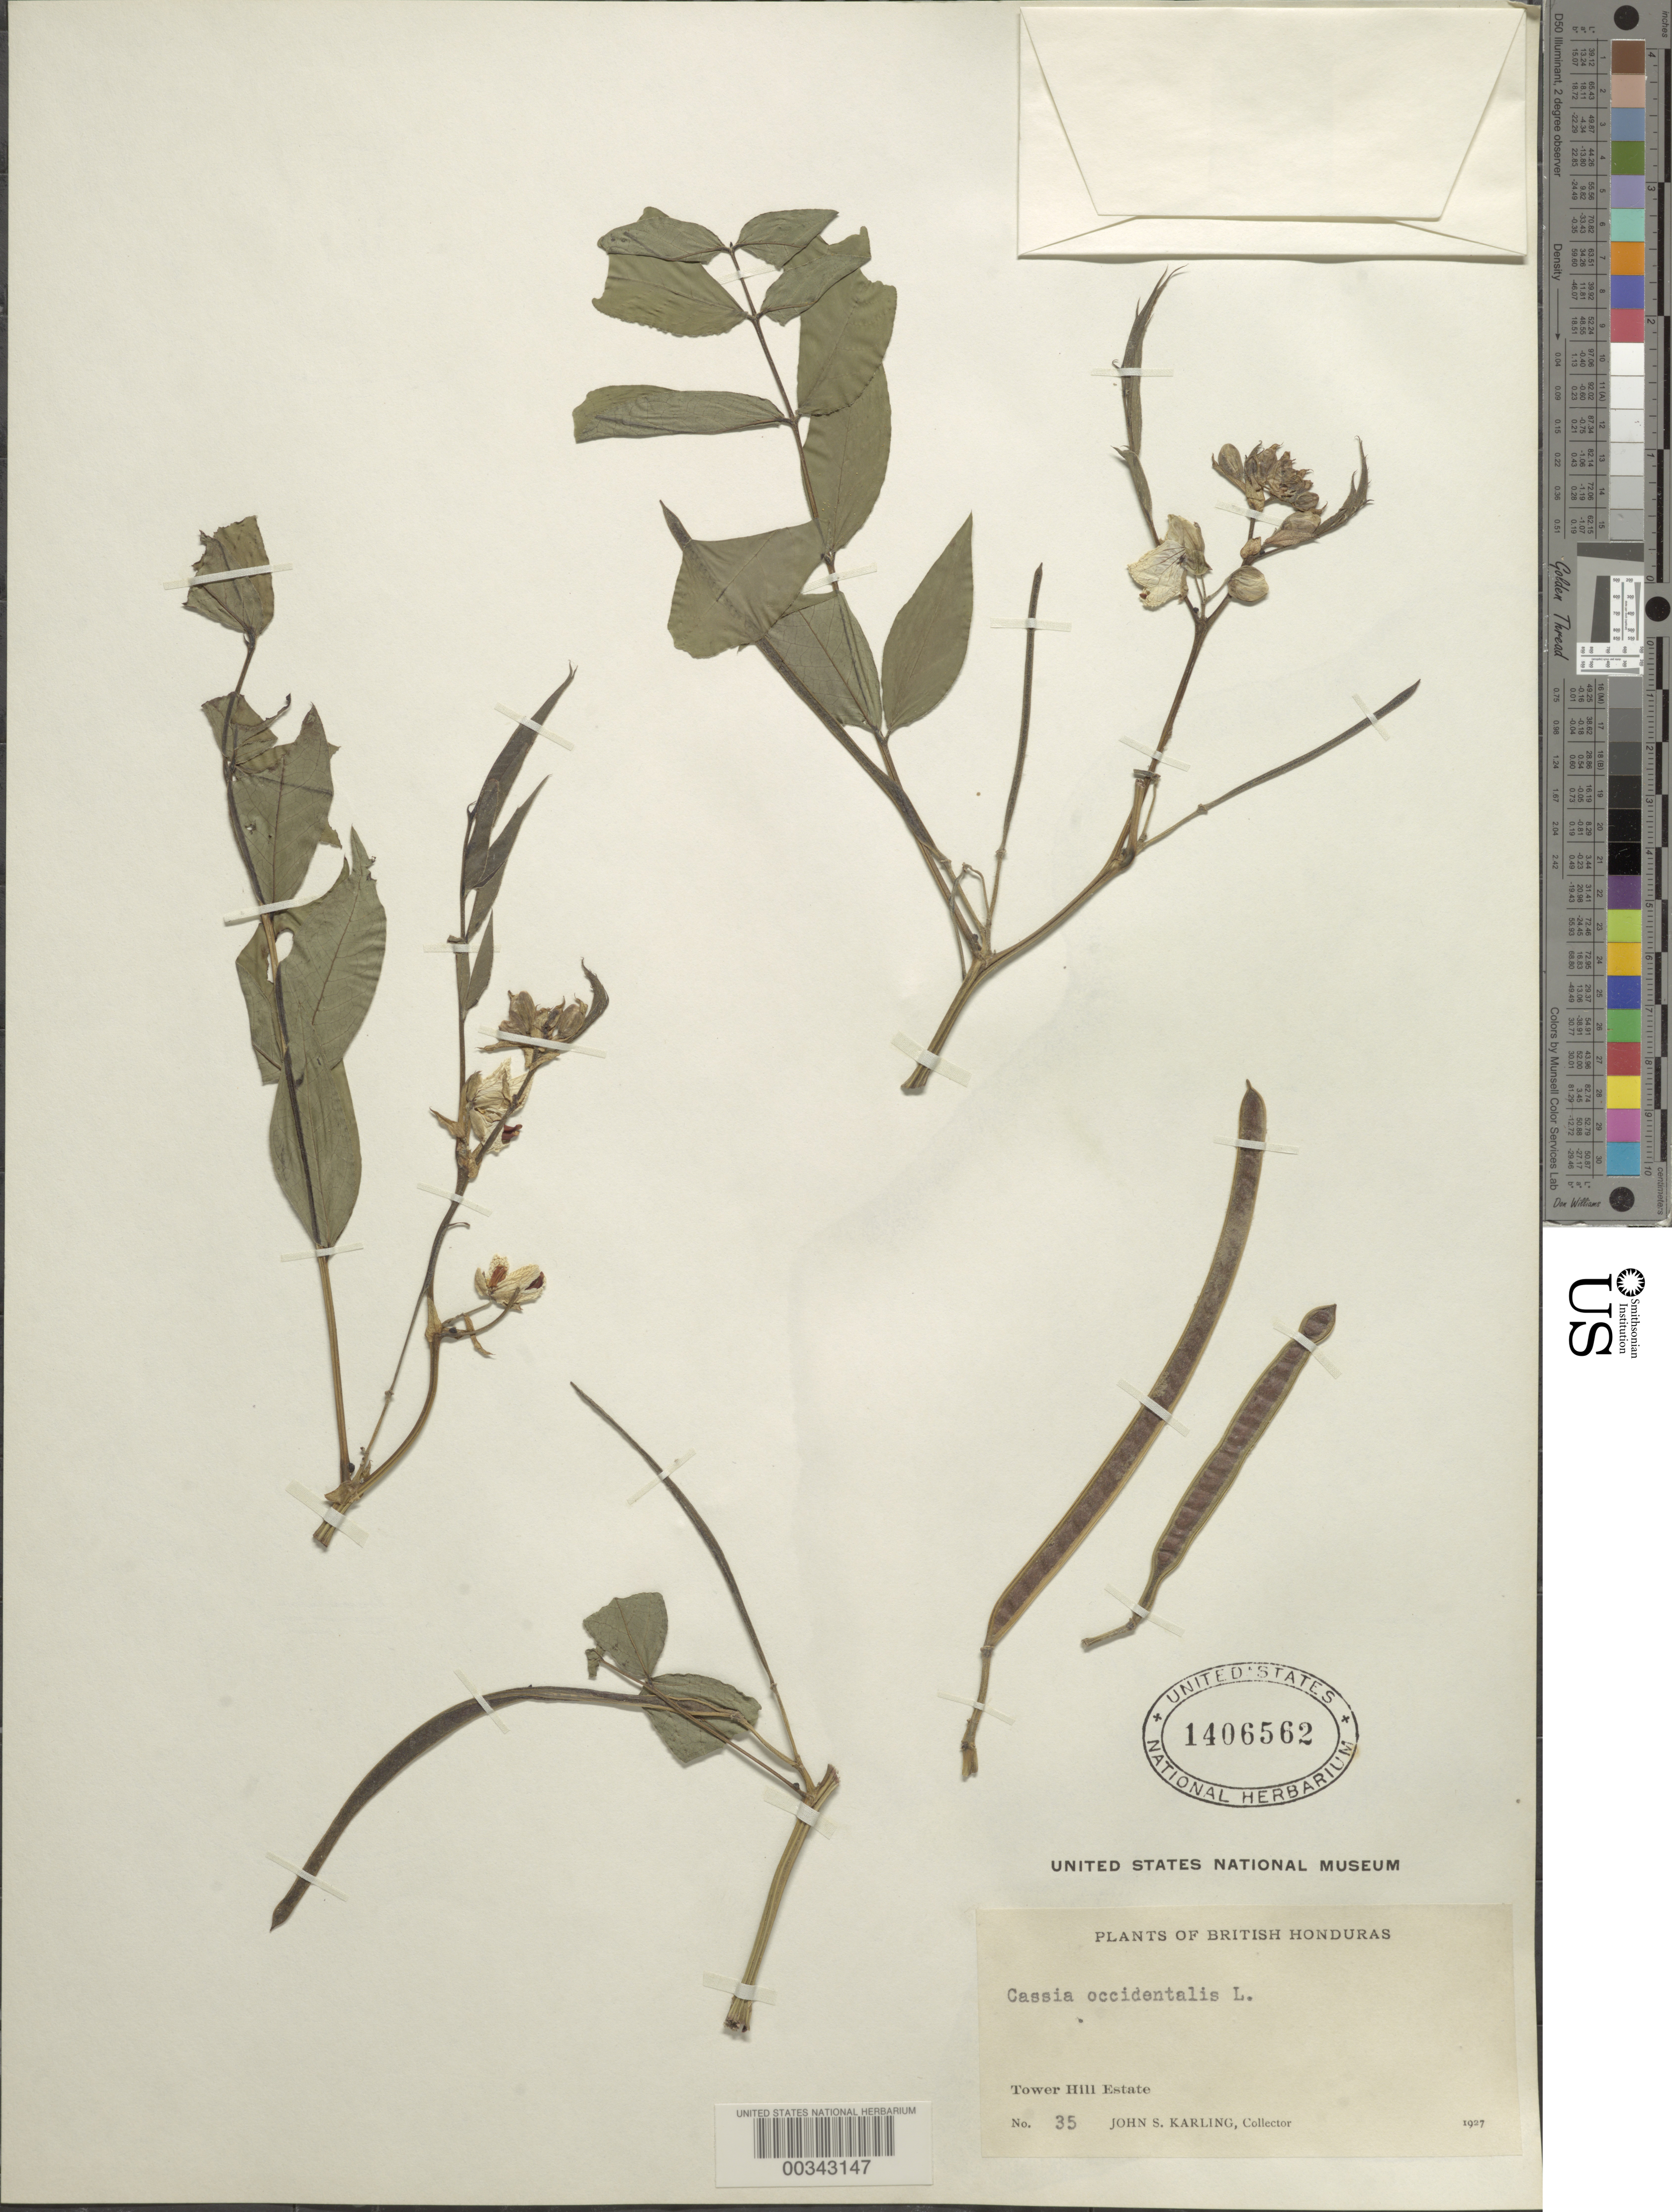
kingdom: Plantae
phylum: Tracheophyta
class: Magnoliopsida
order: Fabales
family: Fabaceae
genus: Senna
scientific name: Senna occidentalis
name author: (L.) Link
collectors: J. Karling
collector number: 35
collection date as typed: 1927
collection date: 1927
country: Belize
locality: Tower Hill Estate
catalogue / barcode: US 1406562